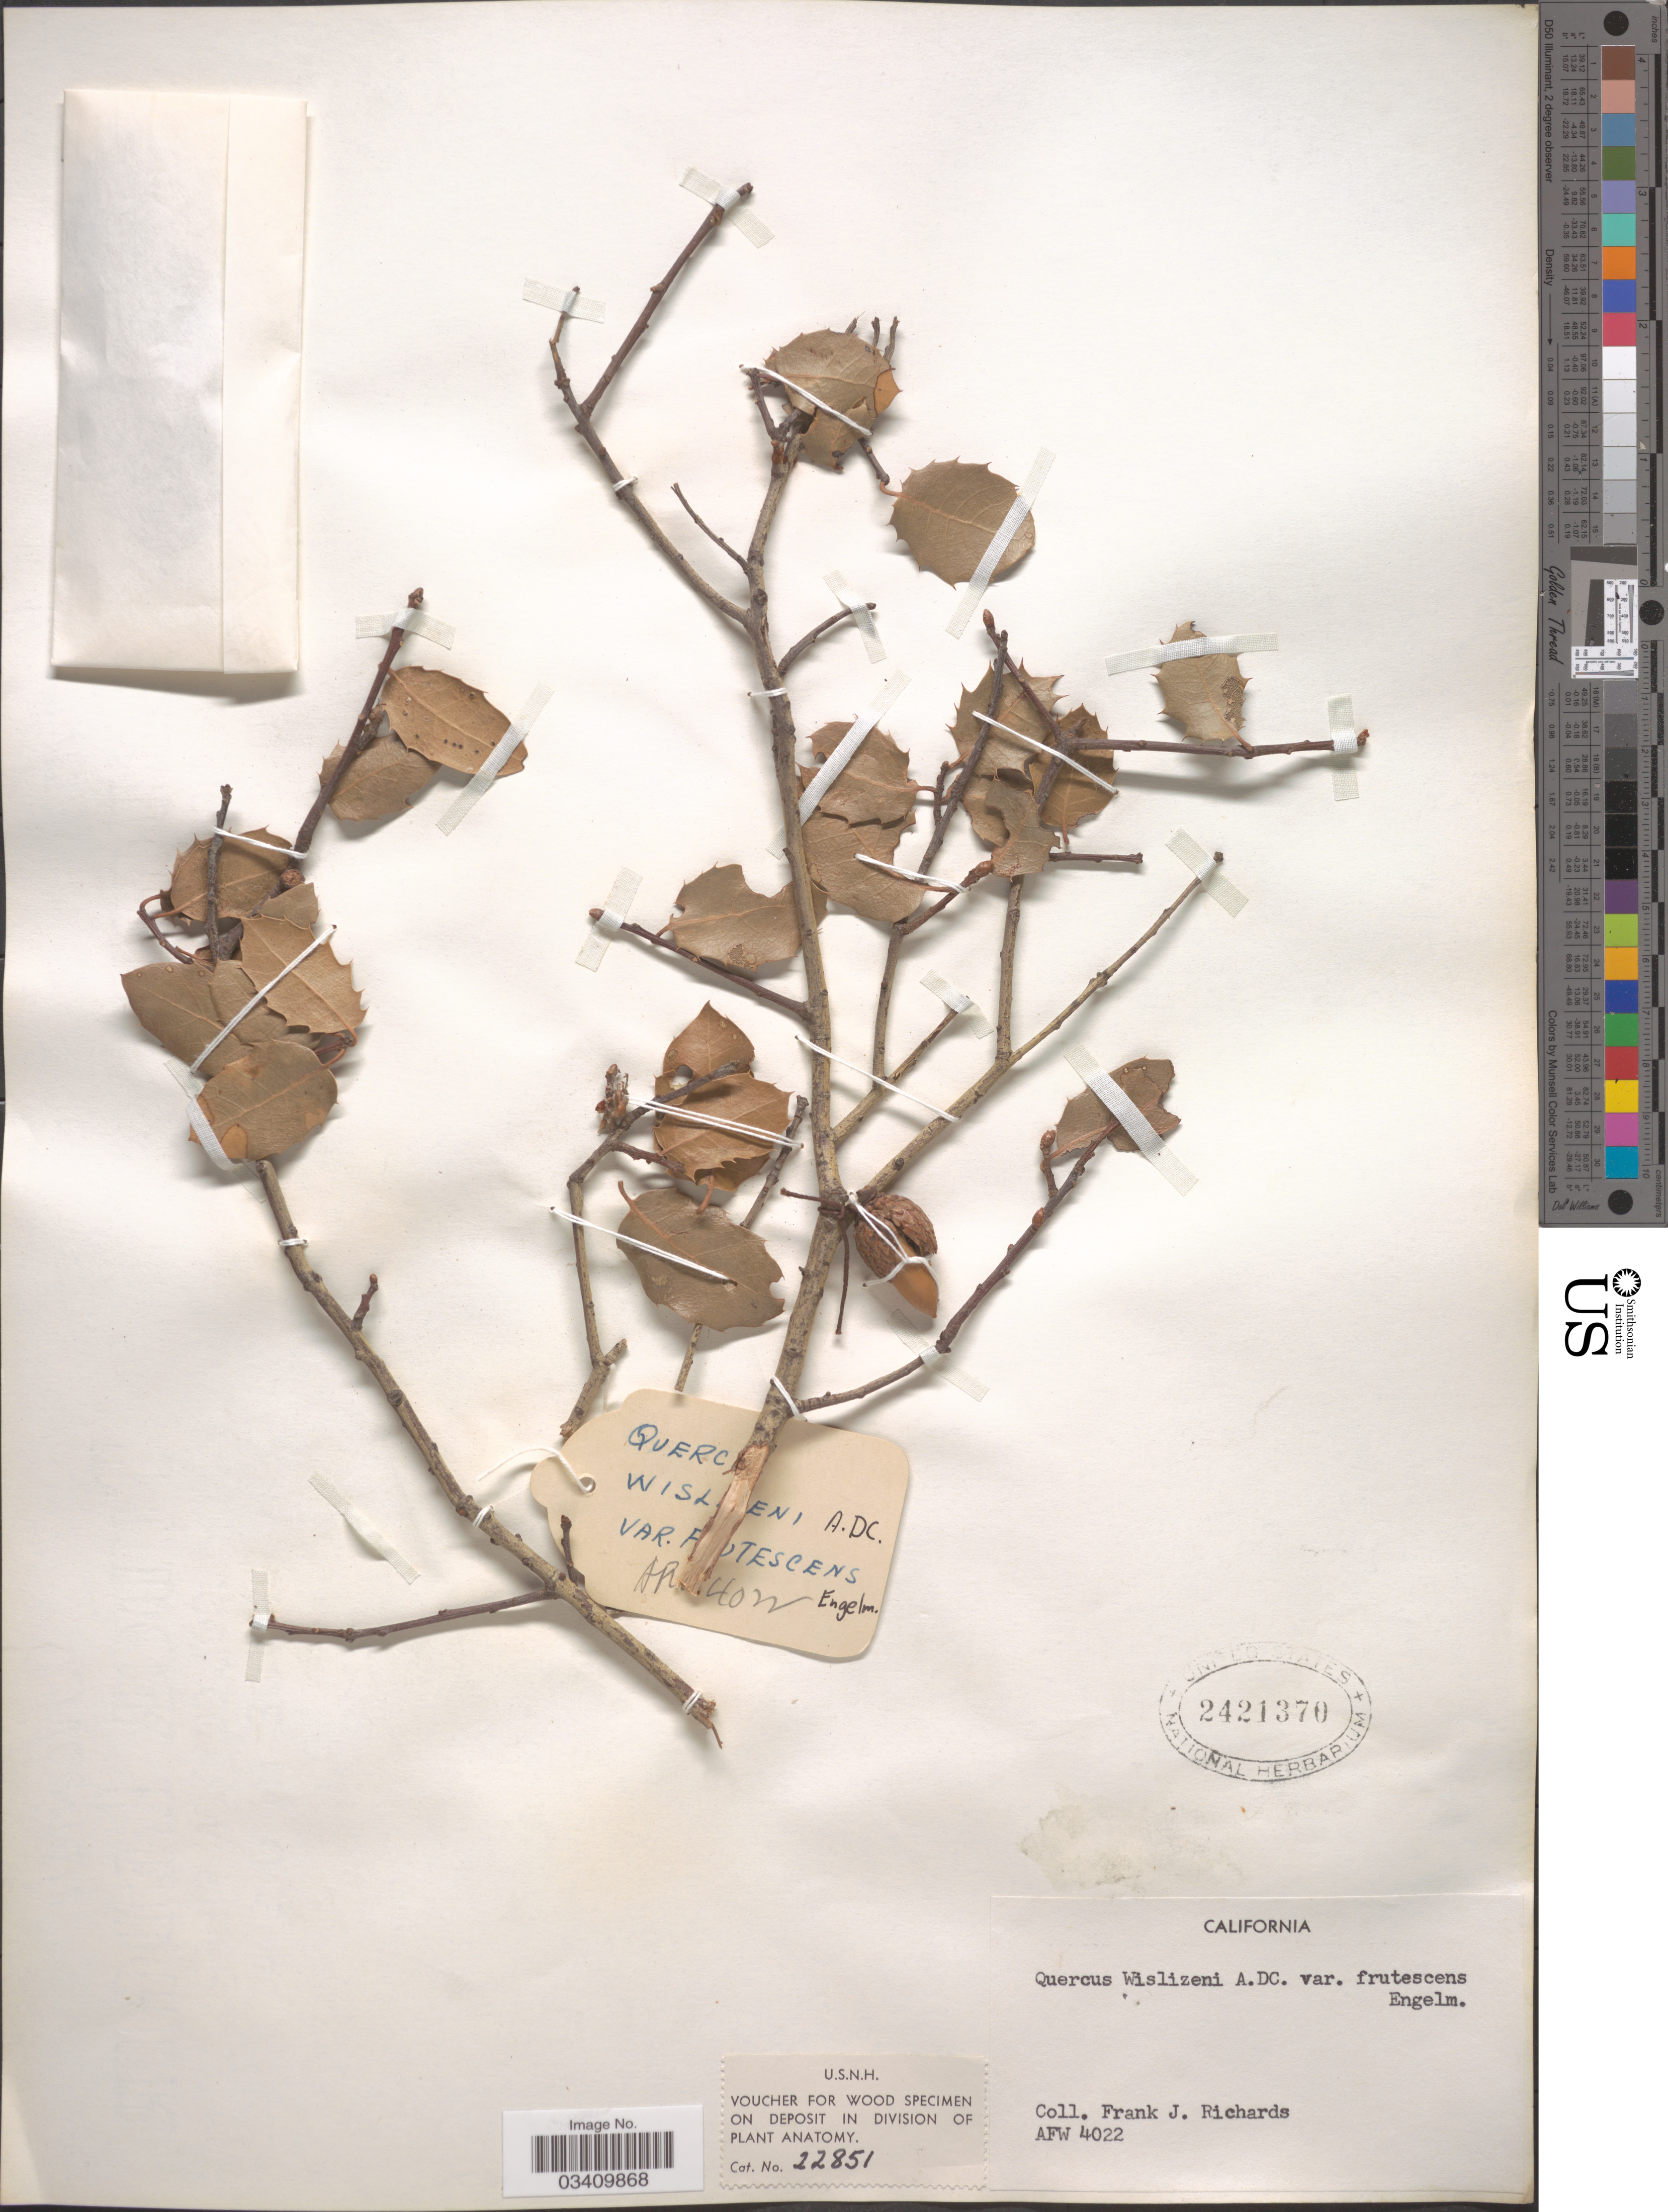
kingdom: Plantae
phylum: Tracheophyta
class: Magnoliopsida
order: Fagales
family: Fagaceae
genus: Quercus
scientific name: Quercus wislizeni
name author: A. DC.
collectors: F. Richards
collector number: AFW 4022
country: United States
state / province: California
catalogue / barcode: US 2421370